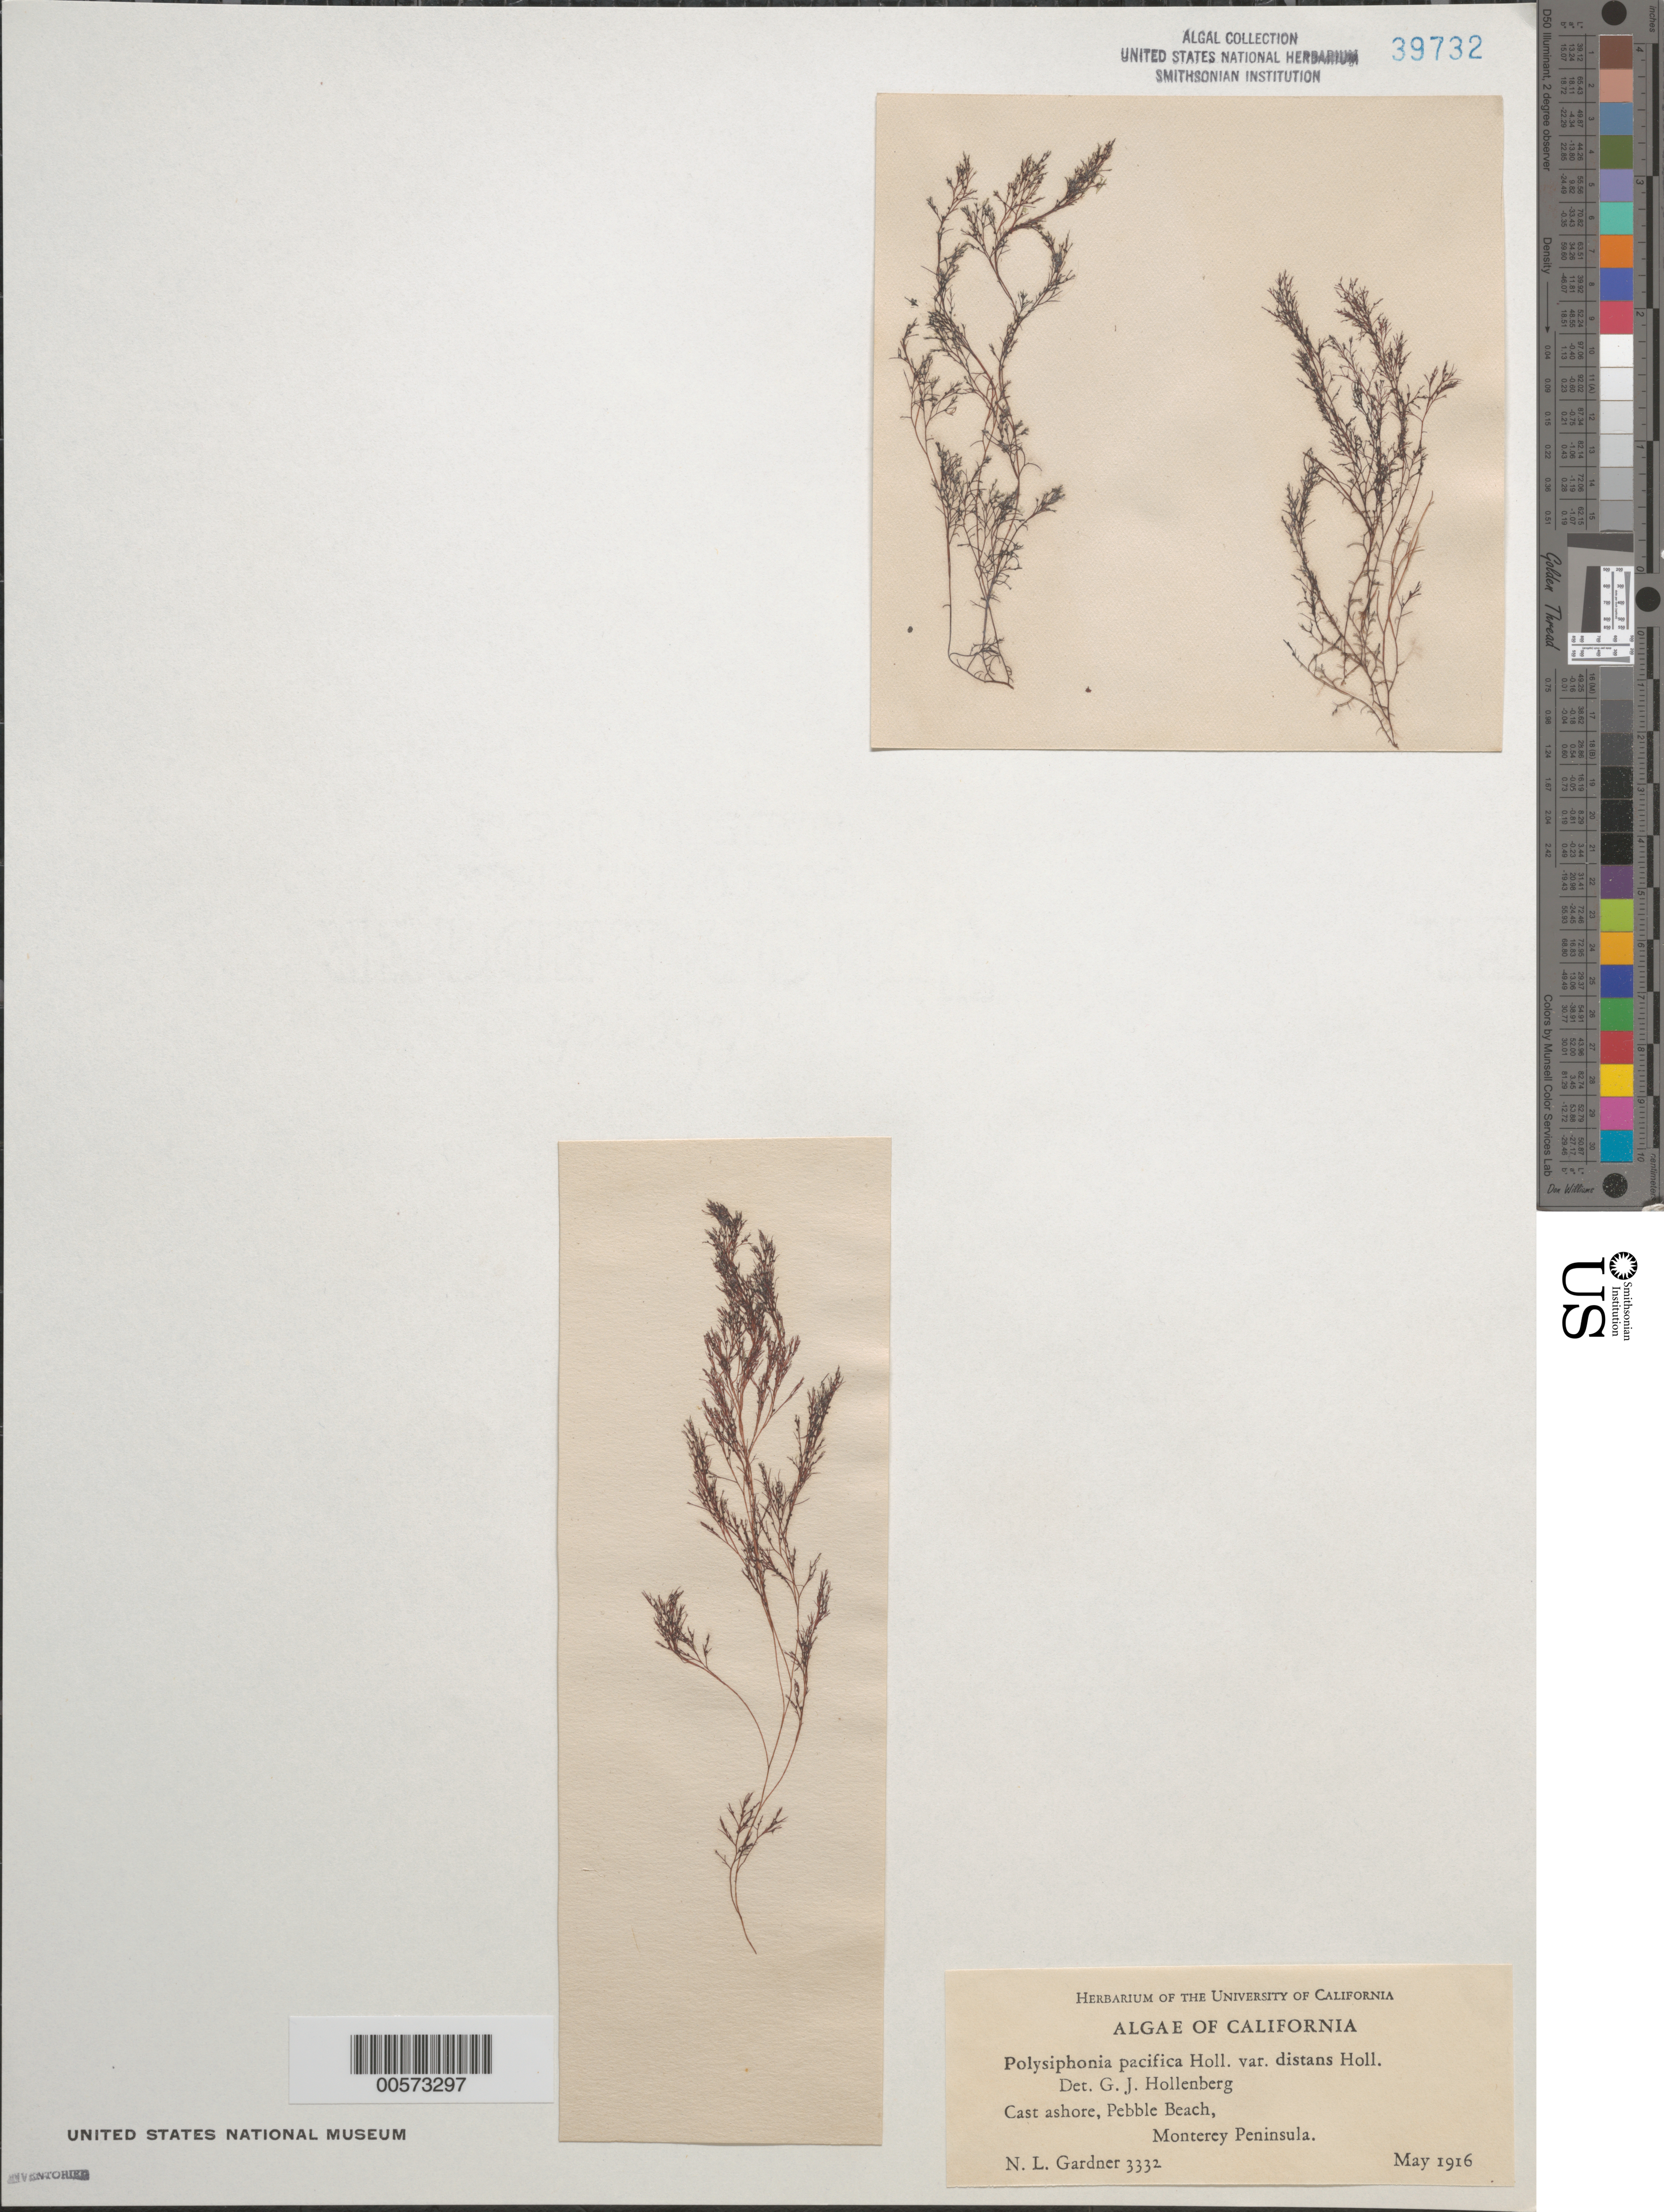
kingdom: Plantae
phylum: Rhodophyta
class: Florideophyceae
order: Ceramiales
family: Rhodomelaceae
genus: Polysiphonia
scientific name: Polysiphonia pacifica var. distans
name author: Hollenb.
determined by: Hollenberg, George J.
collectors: N. Gardner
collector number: NLG 3332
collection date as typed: May 1916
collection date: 1916-05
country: United States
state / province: California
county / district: Monterey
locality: Pebble Beach, Monterey Peninsula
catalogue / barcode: US 39732